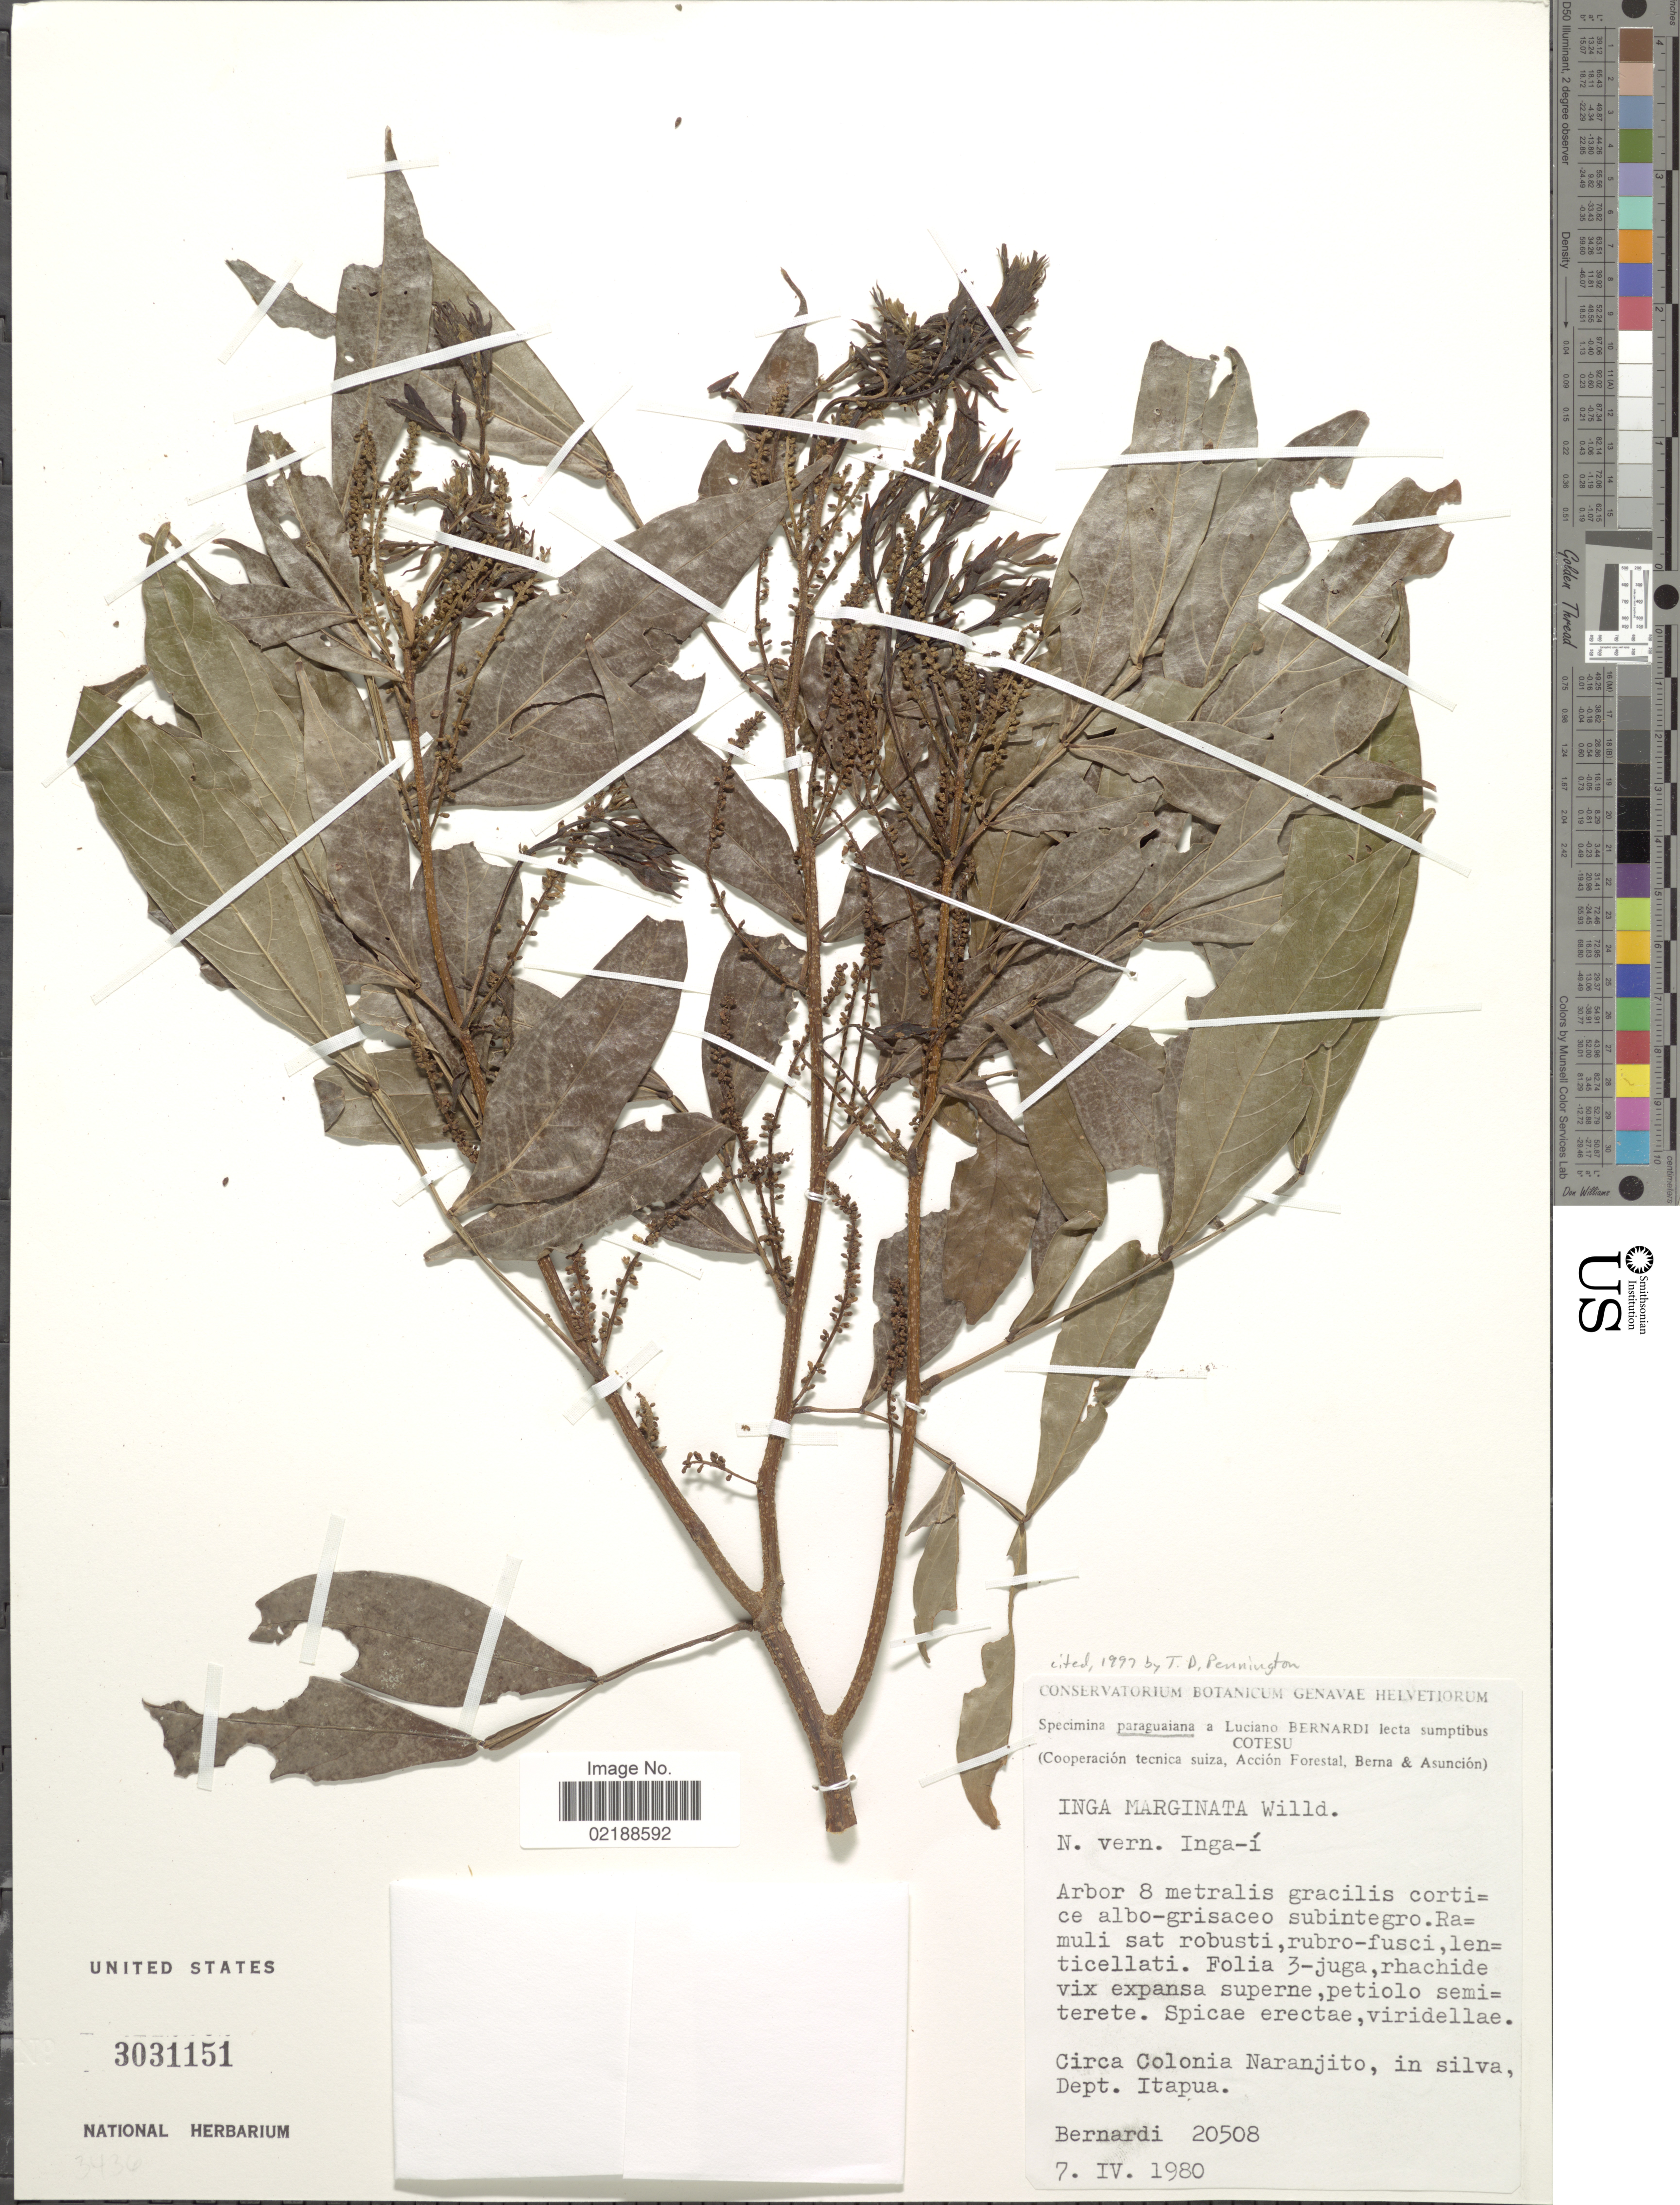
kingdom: Plantae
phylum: Tracheophyta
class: Magnoliopsida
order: Fabales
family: Fabaceae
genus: Inga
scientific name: Inga marginata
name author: Willd.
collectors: L. Bernardi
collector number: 20508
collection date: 1980-04-07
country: Paraguay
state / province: Itapua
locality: Circa Colonia Naranjito, in silva, Dept Itapua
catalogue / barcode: US 3031151